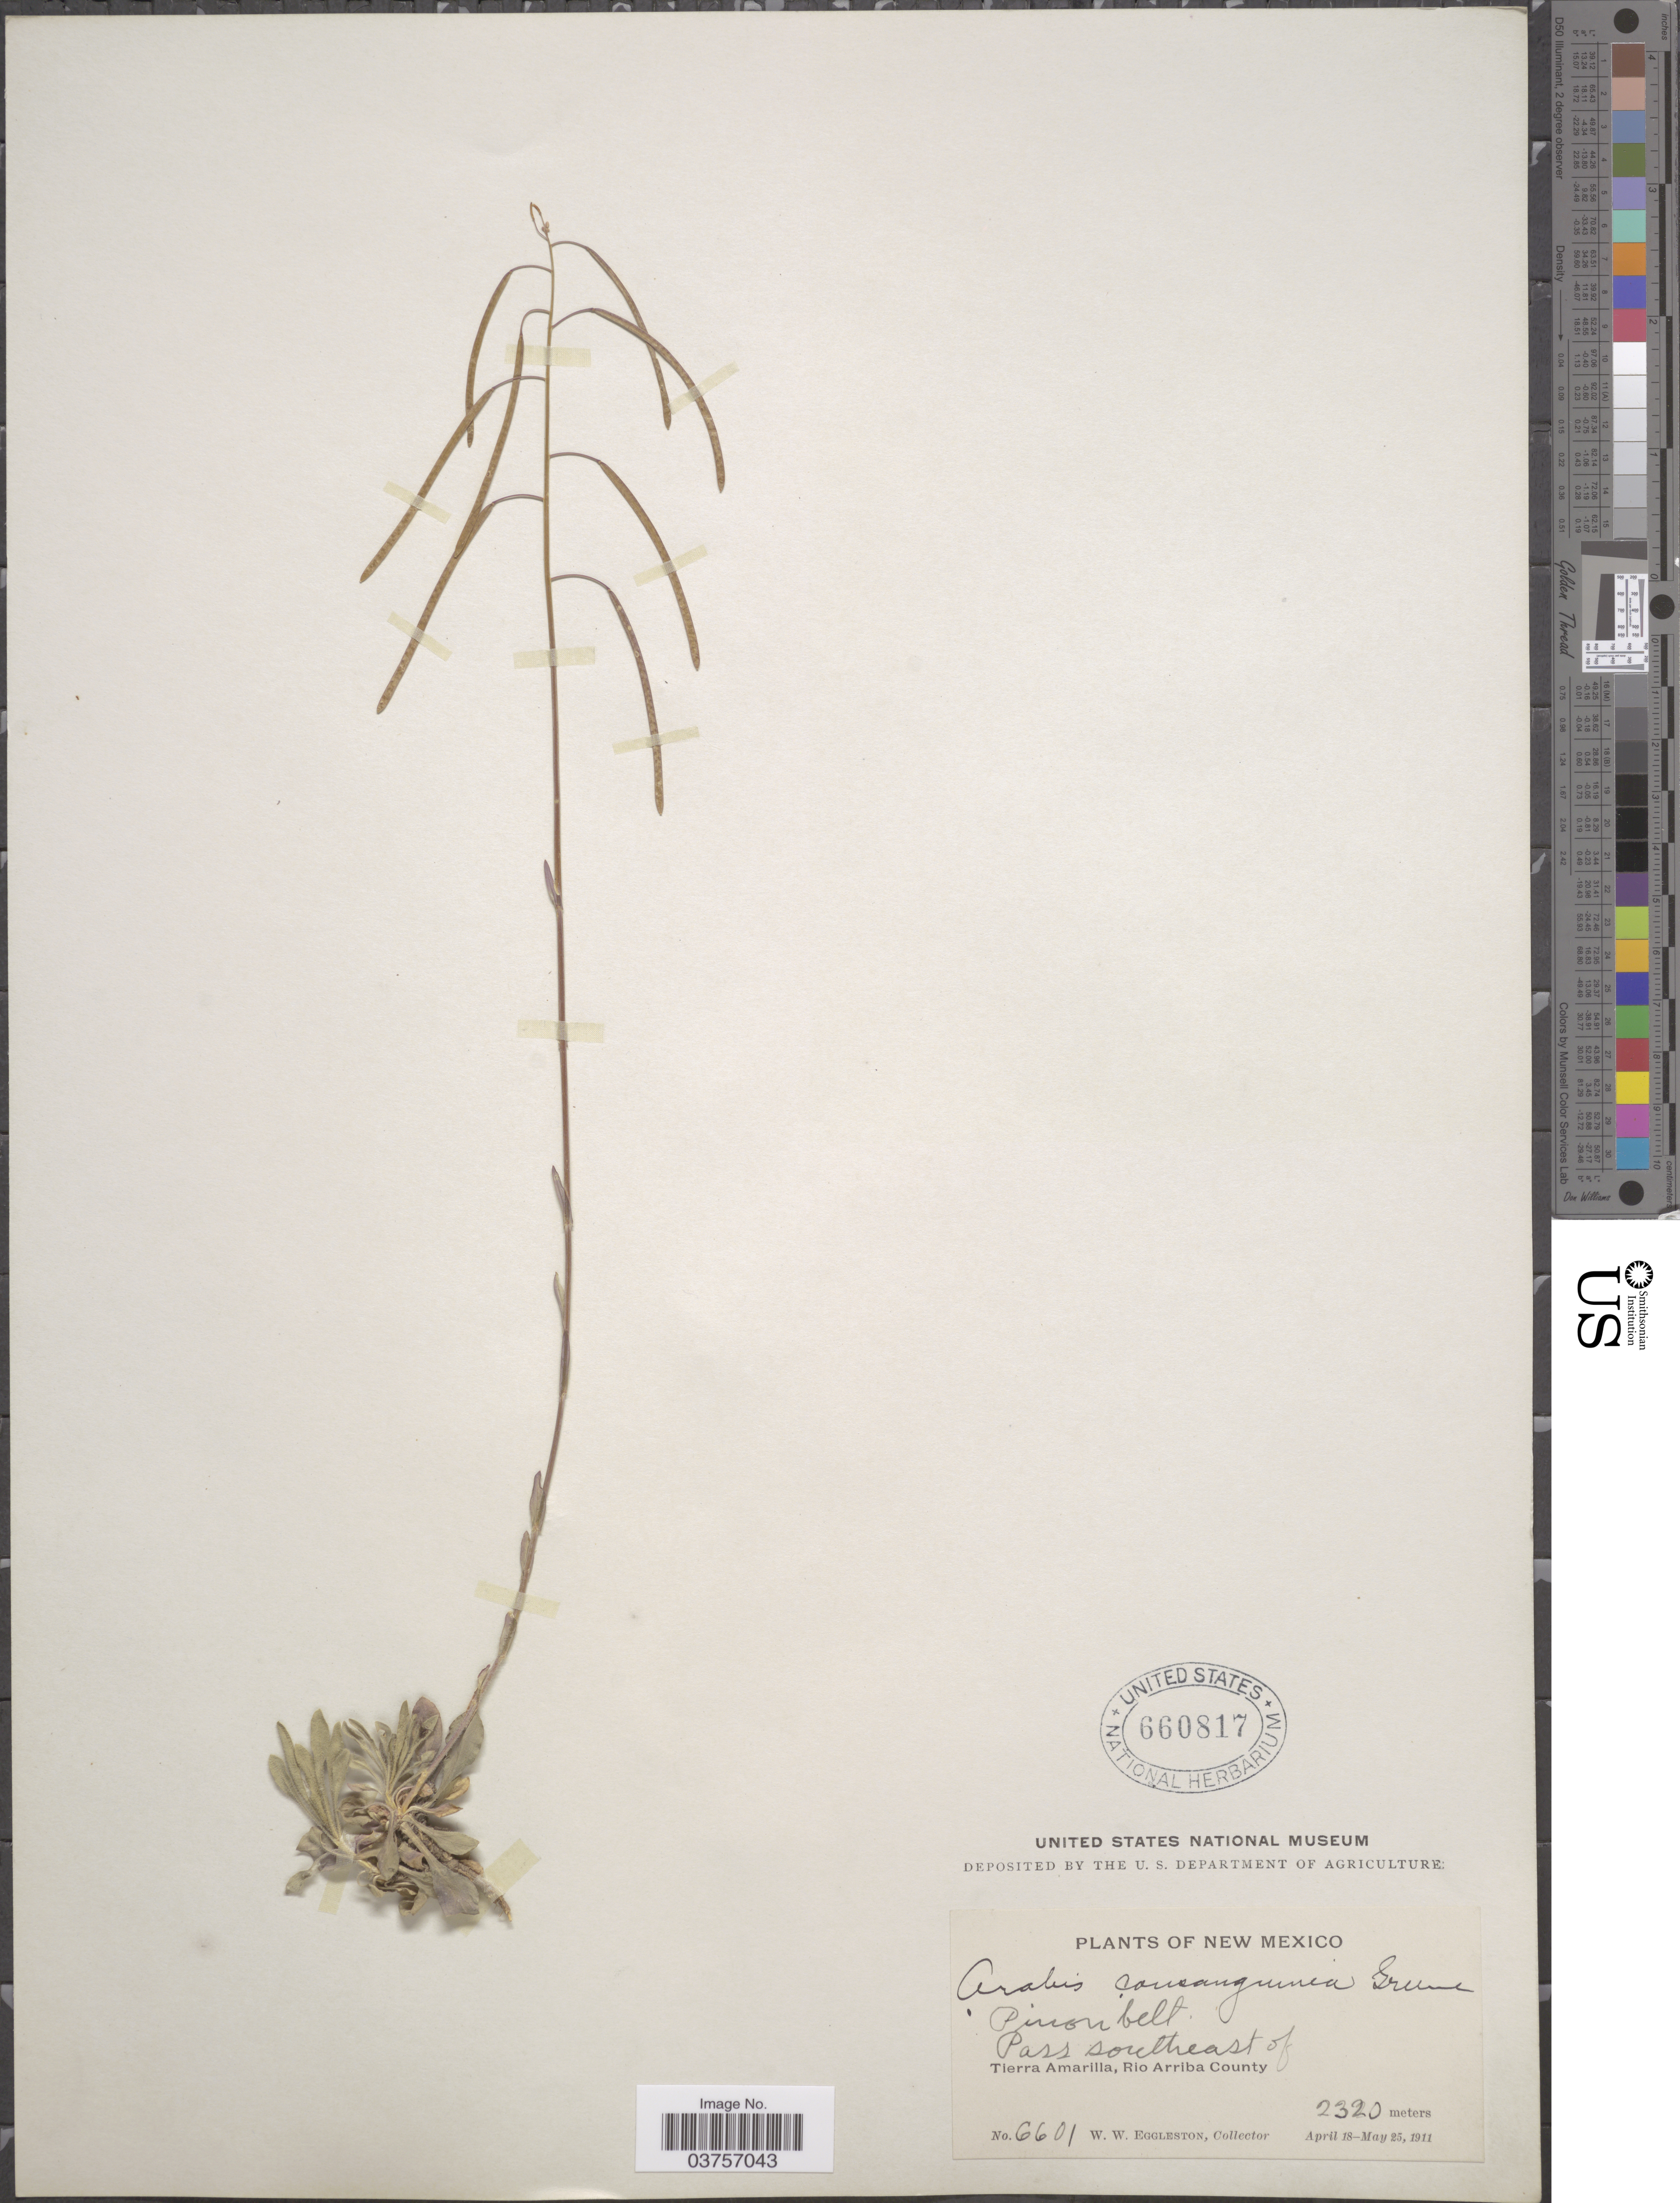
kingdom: Plantae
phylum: Tracheophyta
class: Magnoliopsida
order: Brassicales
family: Brassicaceae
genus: Arabis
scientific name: Arabis fendleri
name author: (S. Watson) Greene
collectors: W. W. Eggleston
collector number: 6601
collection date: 1911-04-18/1911-05-25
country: United States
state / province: New Mexico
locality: Pinon belt. Pass southeast of Tierra Amarilla, Rio Arriba County.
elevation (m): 2320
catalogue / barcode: US 660817